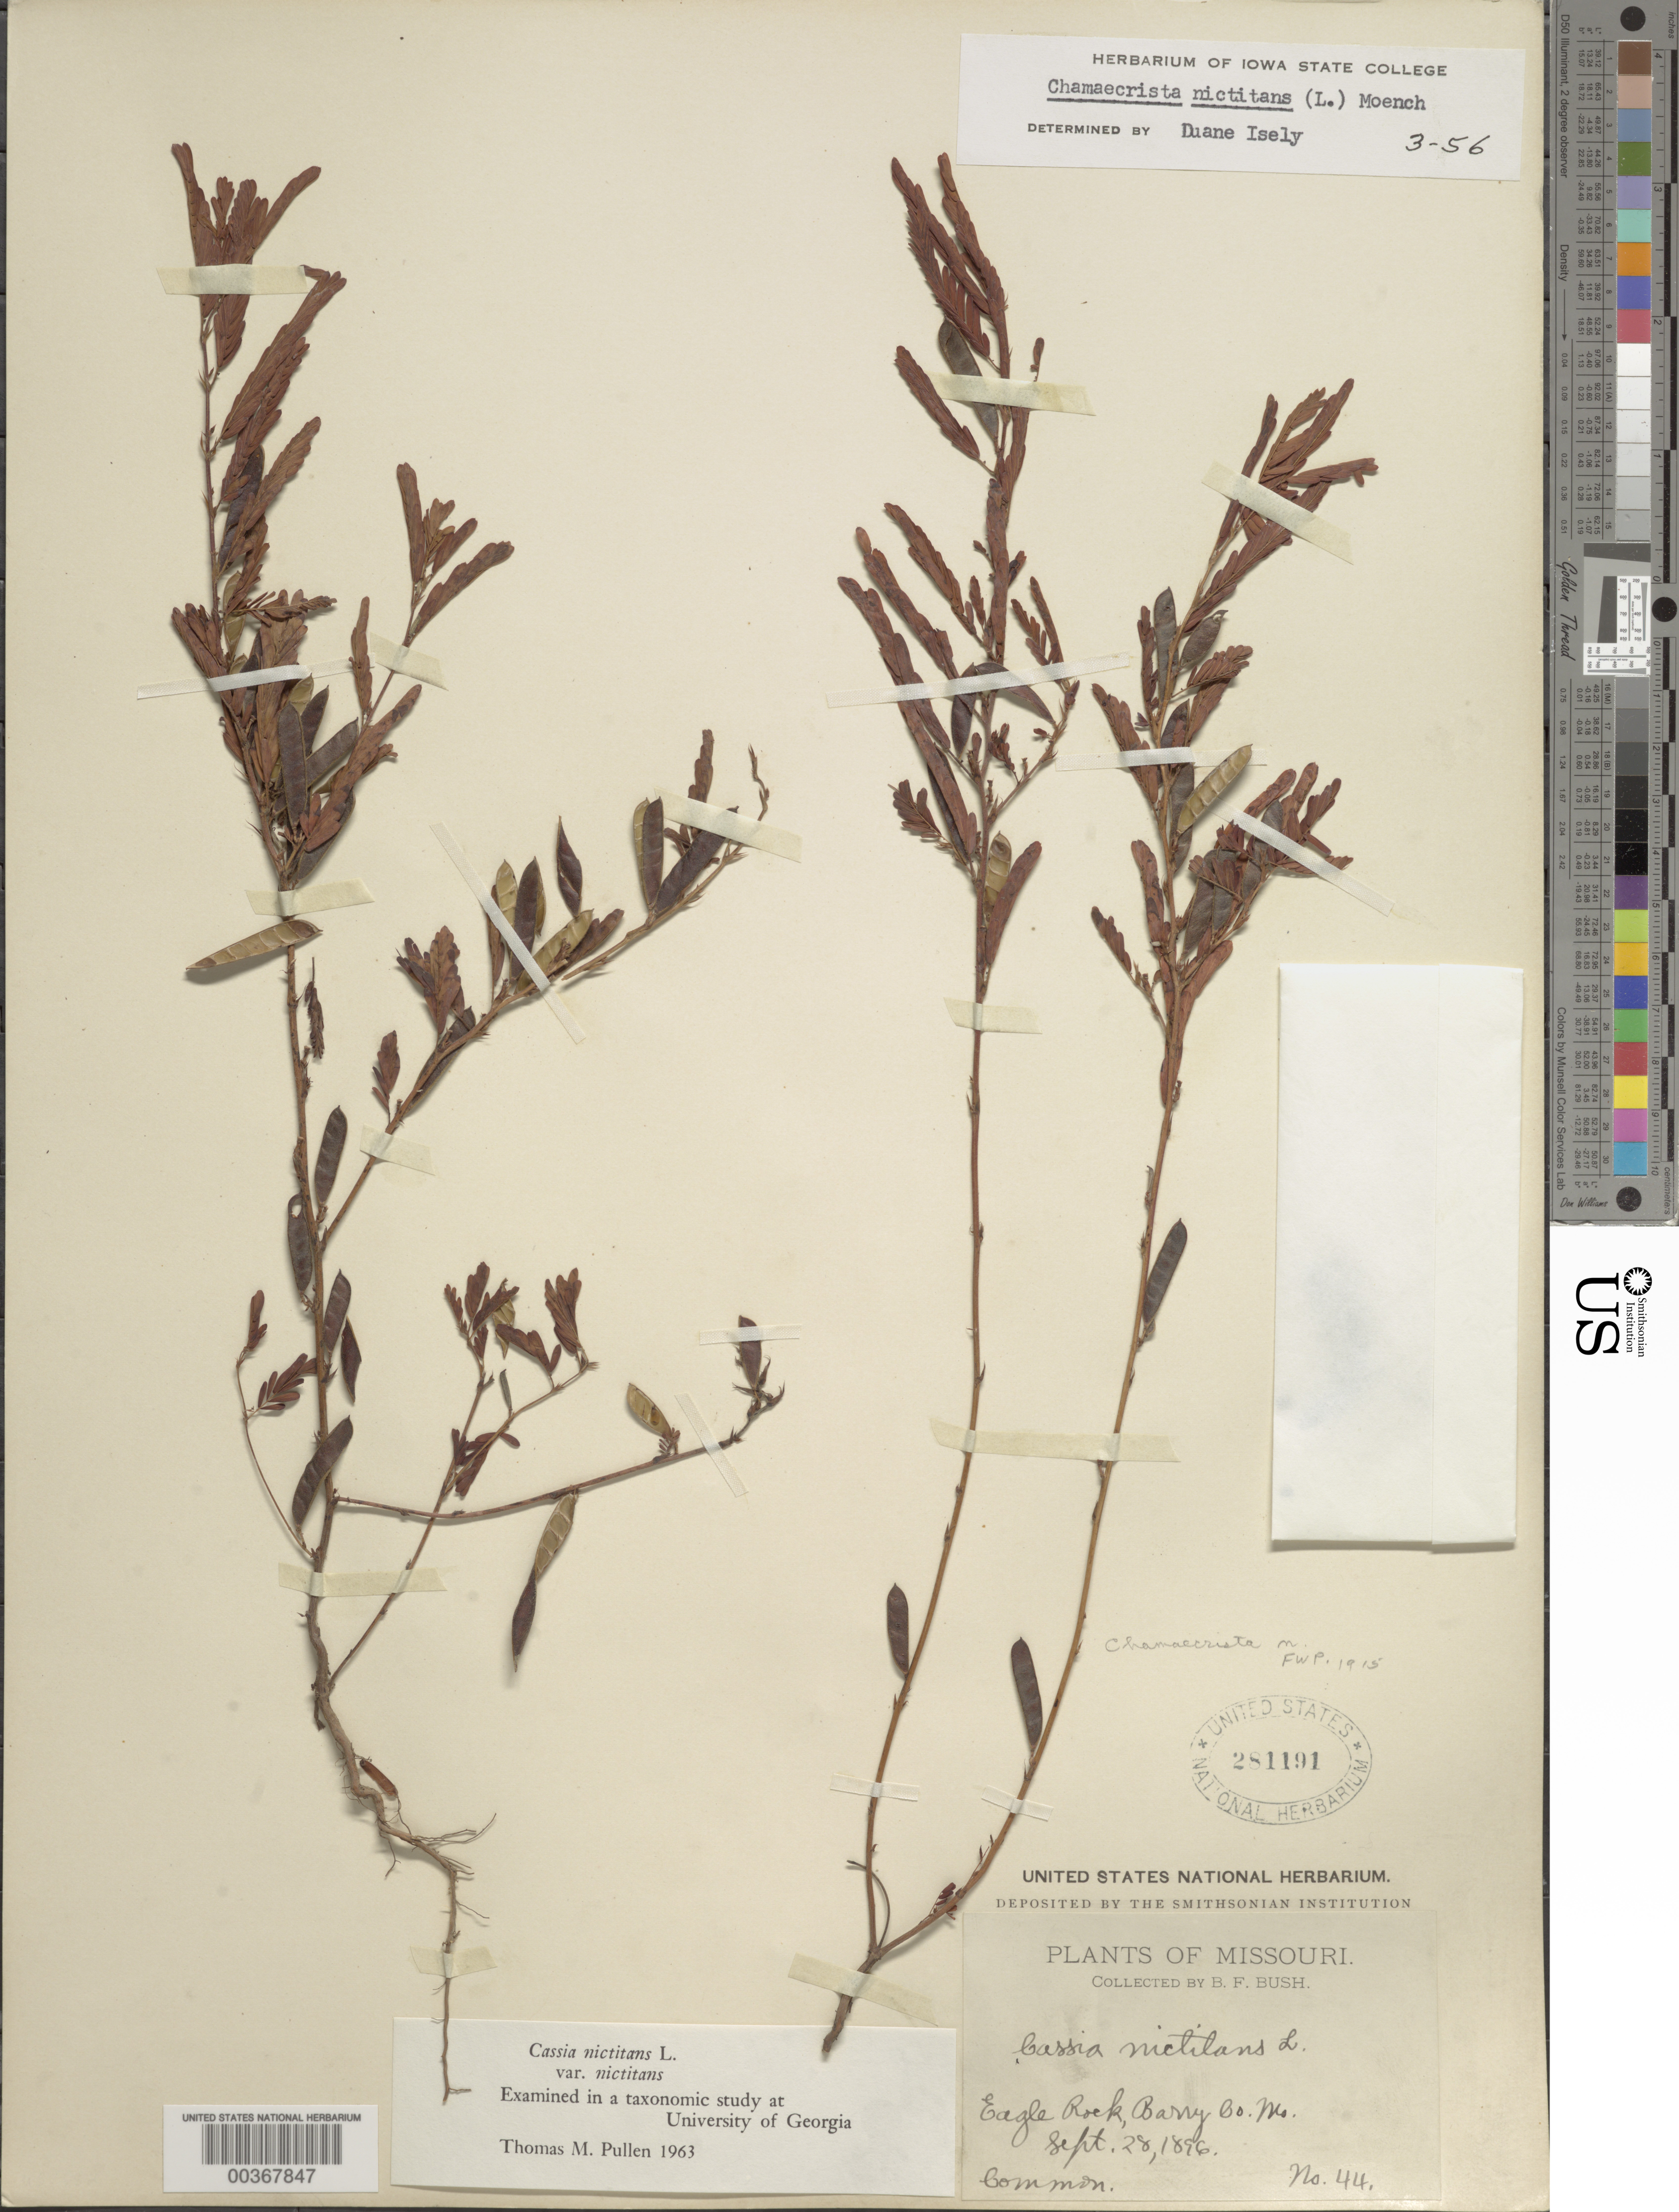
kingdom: Plantae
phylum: Tracheophyta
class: Magnoliopsida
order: Fabales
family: Fabaceae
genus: Chamaecrista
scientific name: Chamaecrista nictitans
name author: (L.) Moench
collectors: B. F. Bush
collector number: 44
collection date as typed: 28 Sep 1896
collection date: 1896-09-28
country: United States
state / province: Missouri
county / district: Barry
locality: Eagle rock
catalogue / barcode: US 281191